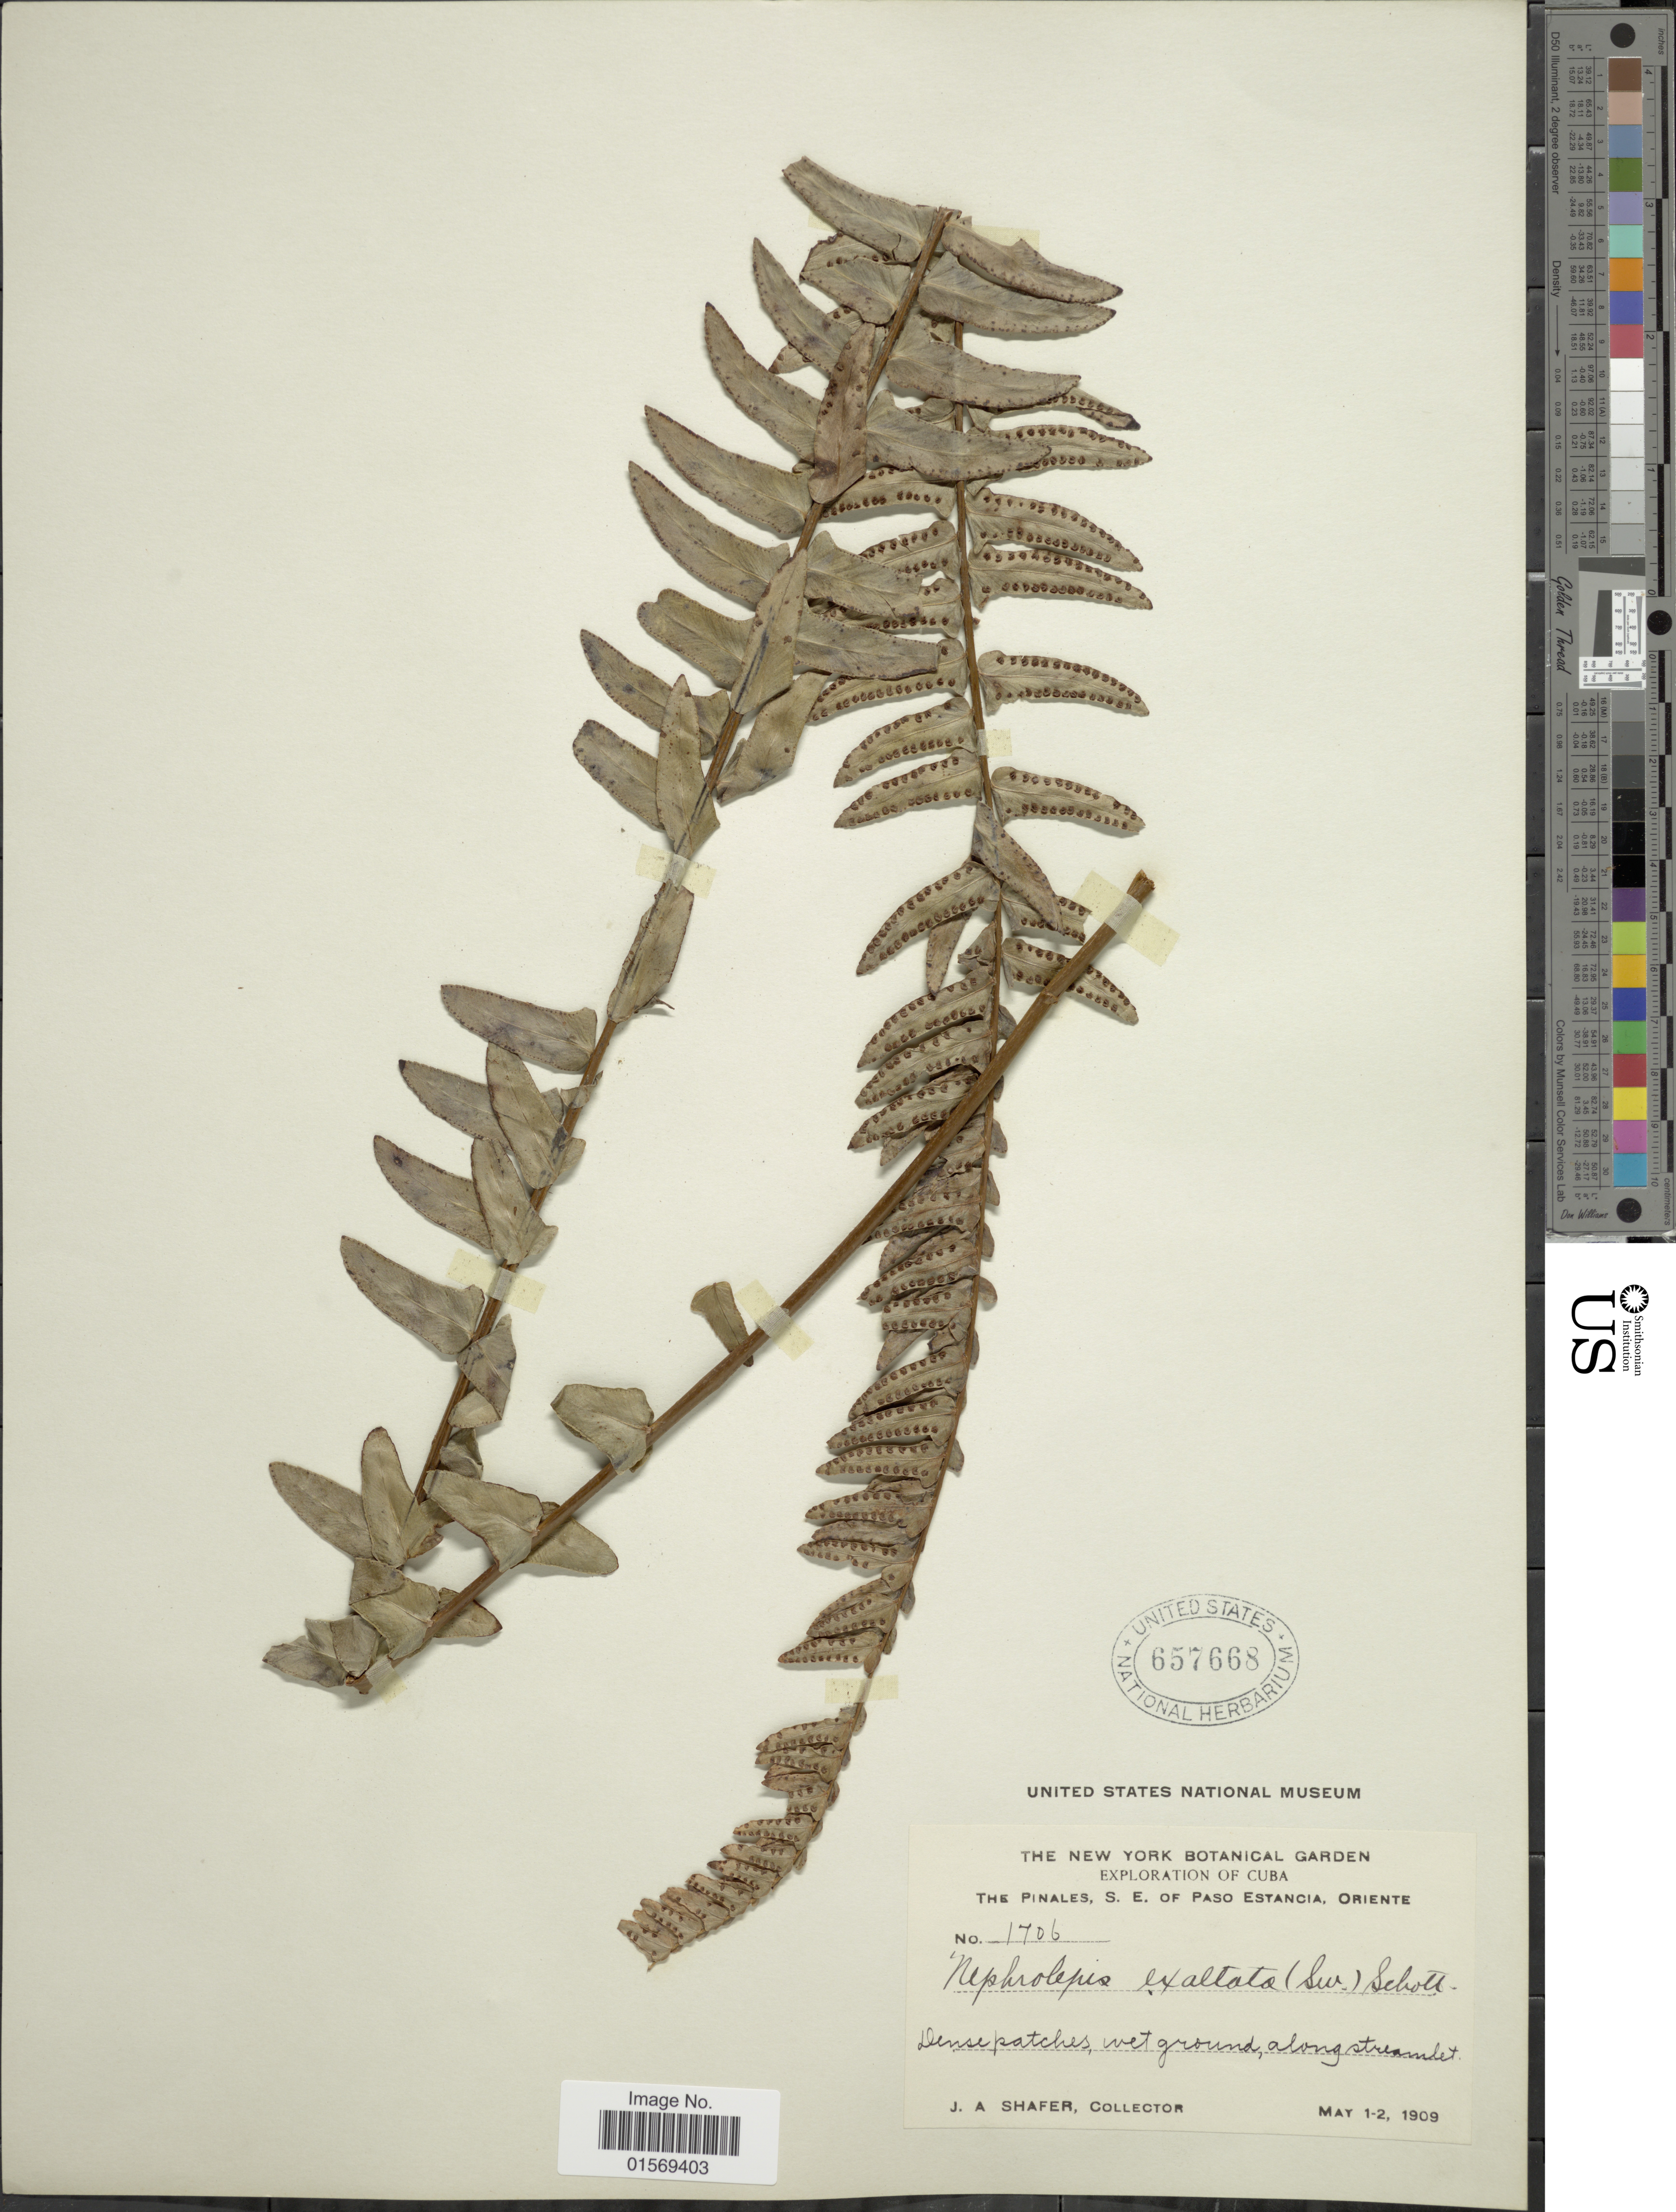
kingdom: Plantae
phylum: Tracheophyta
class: Polypodiopsida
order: Polypodiales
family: Nephrolepidaceae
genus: Nephrolepis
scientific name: Nephrolepis exaltata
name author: (L.) Schott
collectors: J. A. Shafer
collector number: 1706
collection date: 1909-05-01/1909-05-02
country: Cuba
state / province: Oriente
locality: Pinales, S.E. of Paso Estancia, Oriente.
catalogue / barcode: US 657668